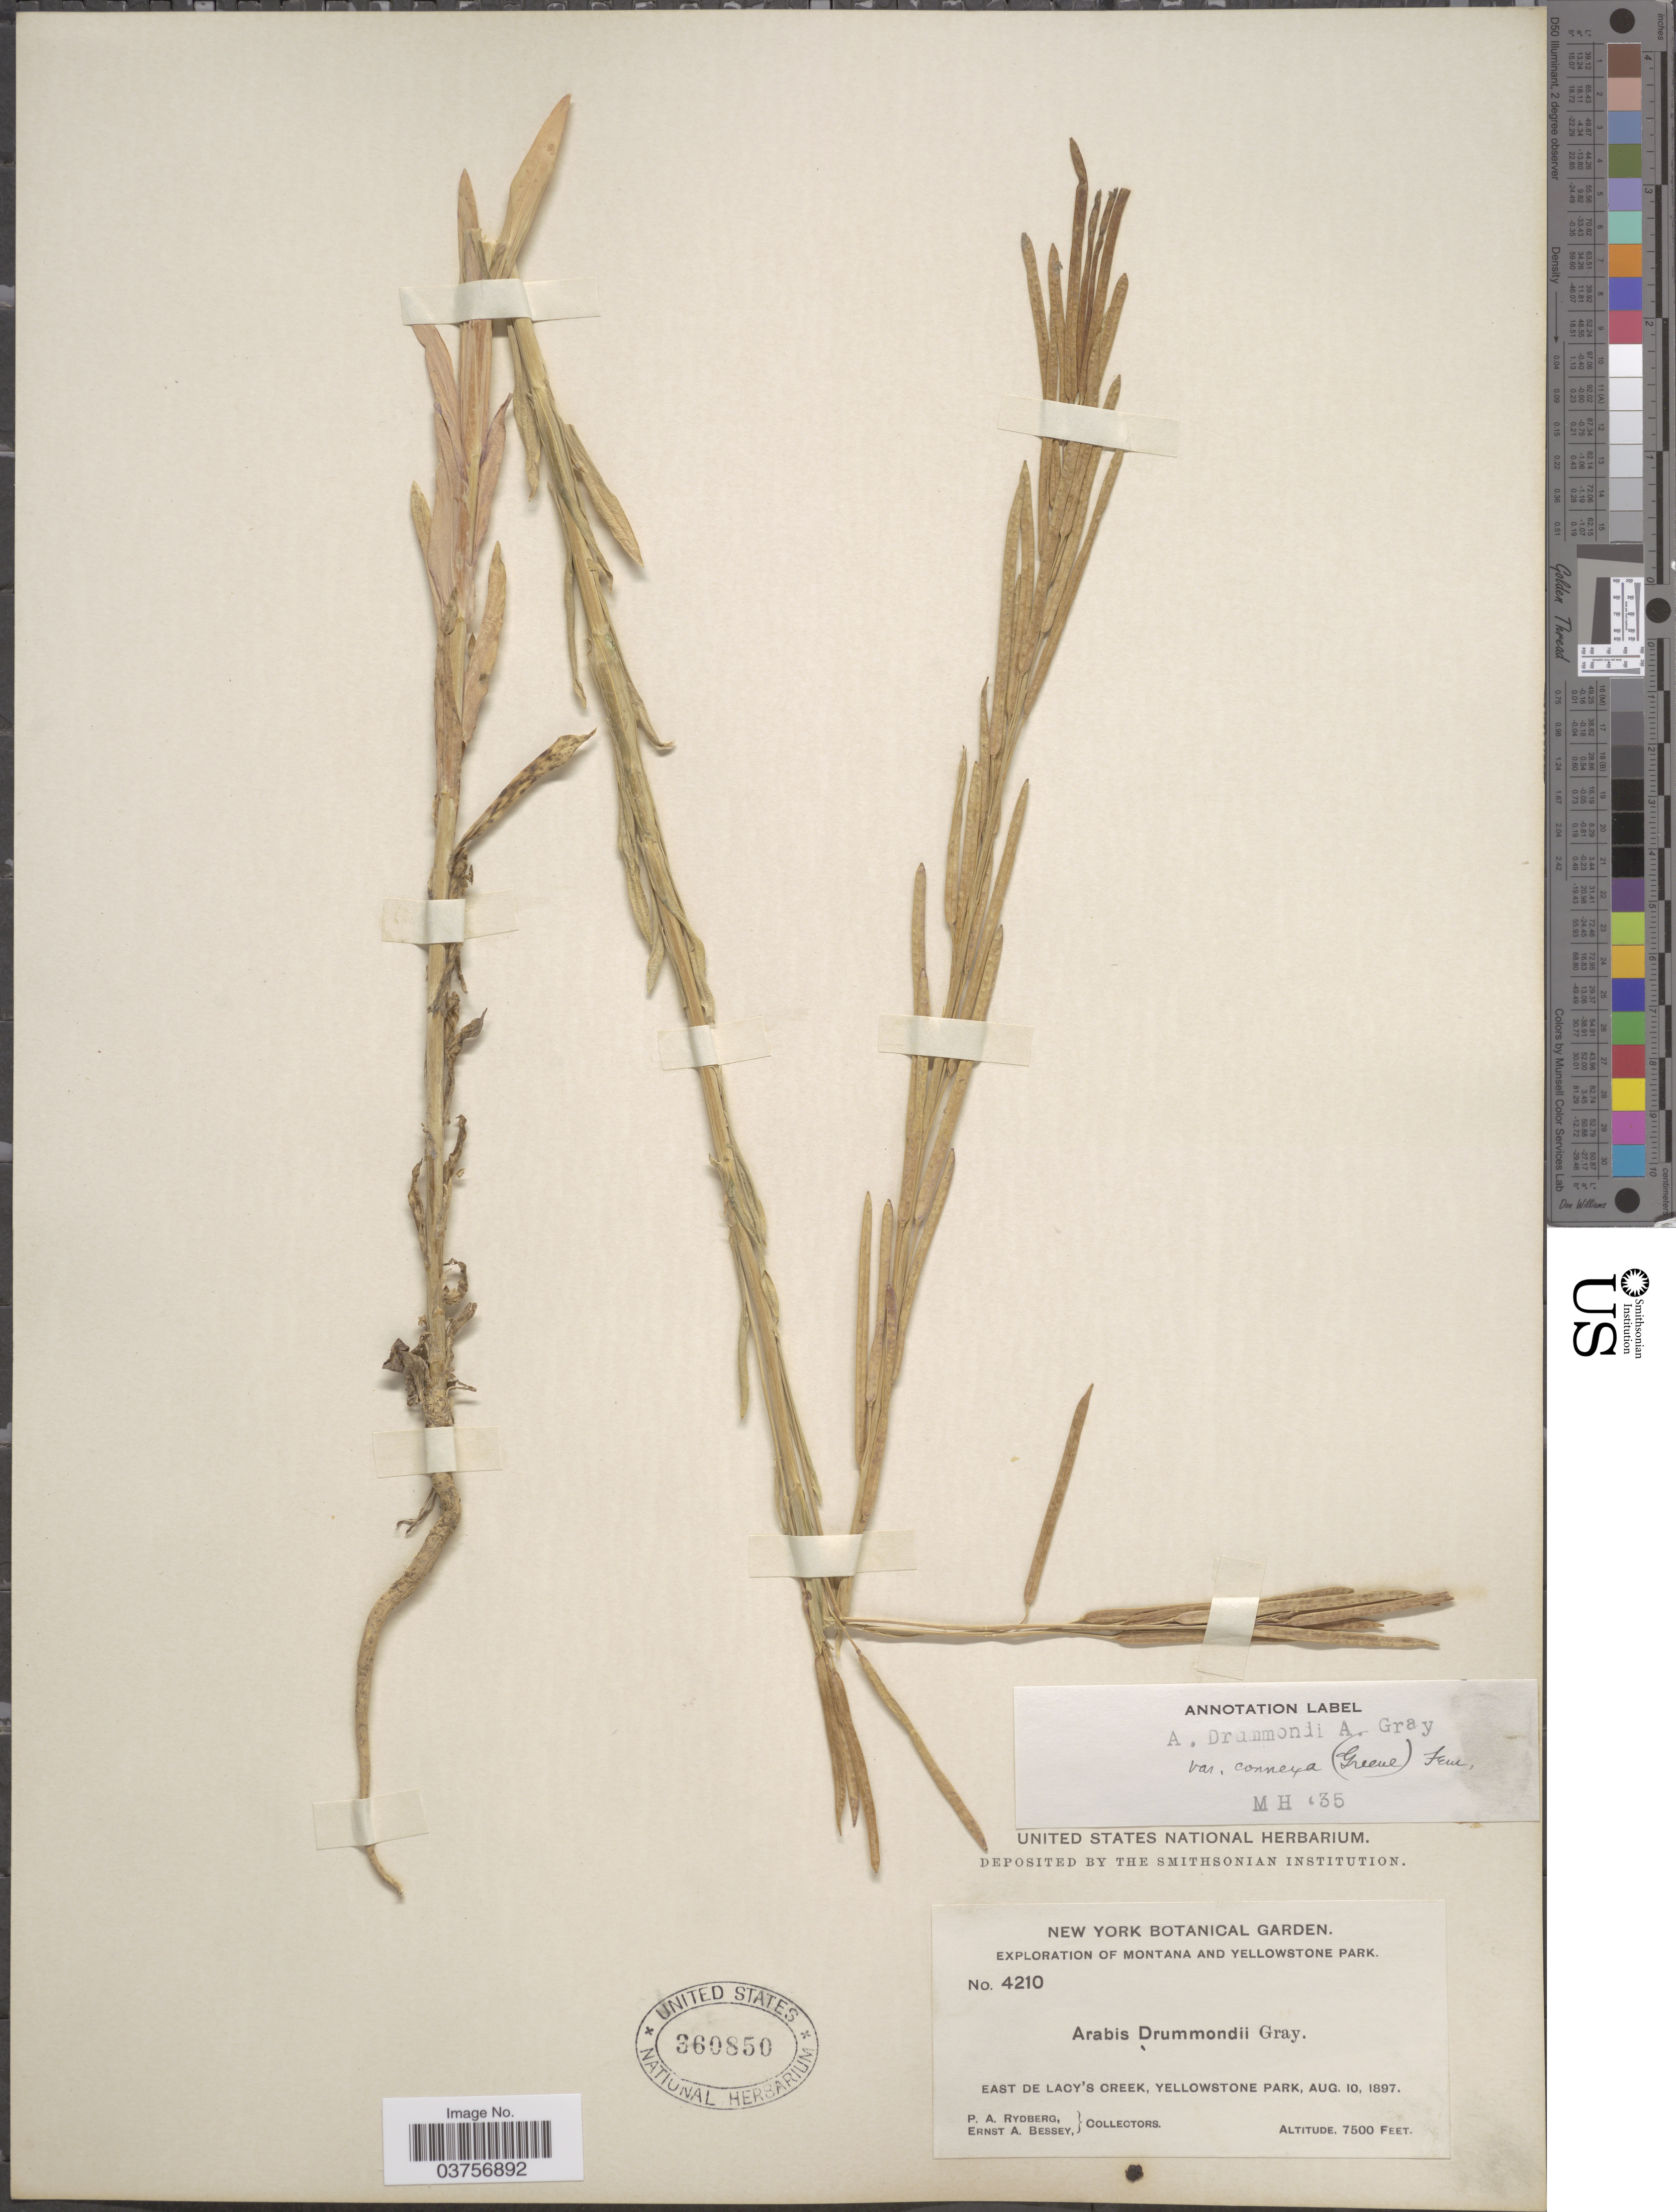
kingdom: Plantae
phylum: Tracheophyta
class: Magnoliopsida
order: Brassicales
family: Brassicaceae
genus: Arabis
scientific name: Arabis drummondii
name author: A. Gray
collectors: P. A. Rydberg & E. A. Bessey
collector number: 4210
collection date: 1897-08-10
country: United States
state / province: Wyoming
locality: Montana and Yellowstone Park. East De Lacy's Creek, Yellowstone Park.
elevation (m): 2286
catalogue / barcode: US 360850